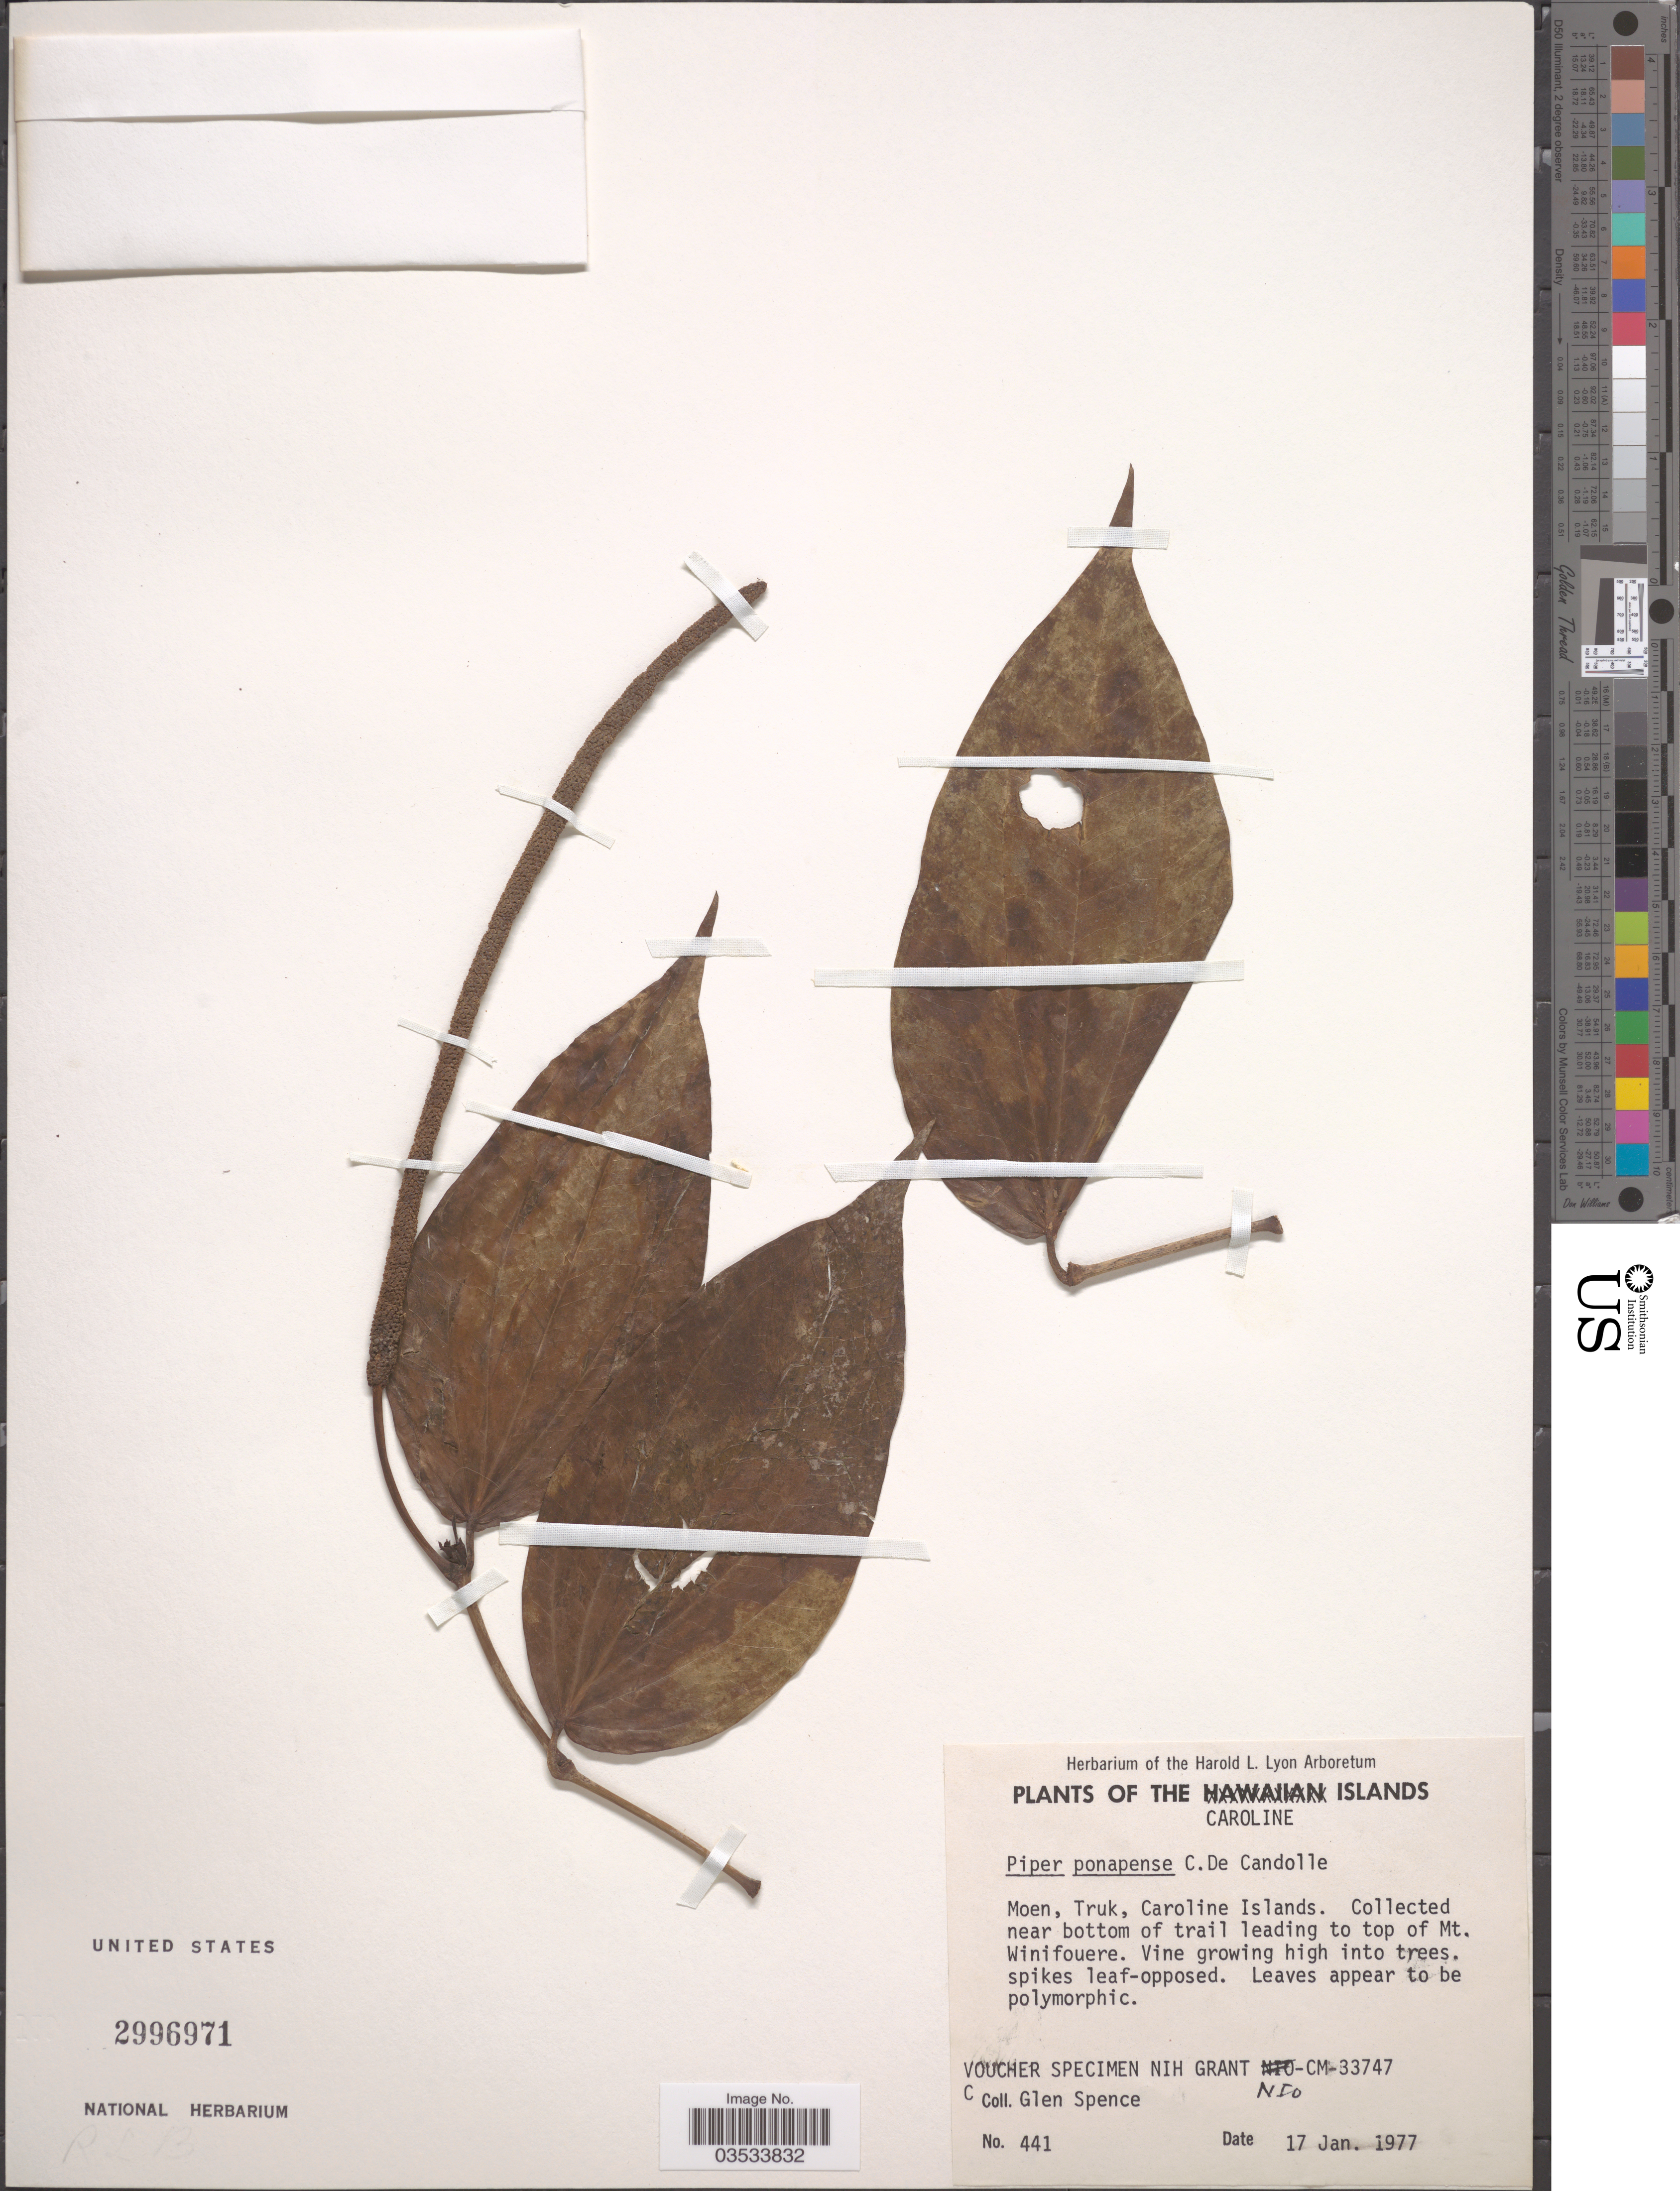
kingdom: Plantae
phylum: Tracheophyta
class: Magnoliopsida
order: Piperales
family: Piperaceae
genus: Piper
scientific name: Piper ponapense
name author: C. DC.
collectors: G. Spence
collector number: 441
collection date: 1977-01-17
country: Micronesia, Federated States of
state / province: Truk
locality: The Caroline Islands. Moen, Truk, Caroline Islands. Near bottom of trail leading to top of Mt. Winifouere.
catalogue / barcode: US 2996971